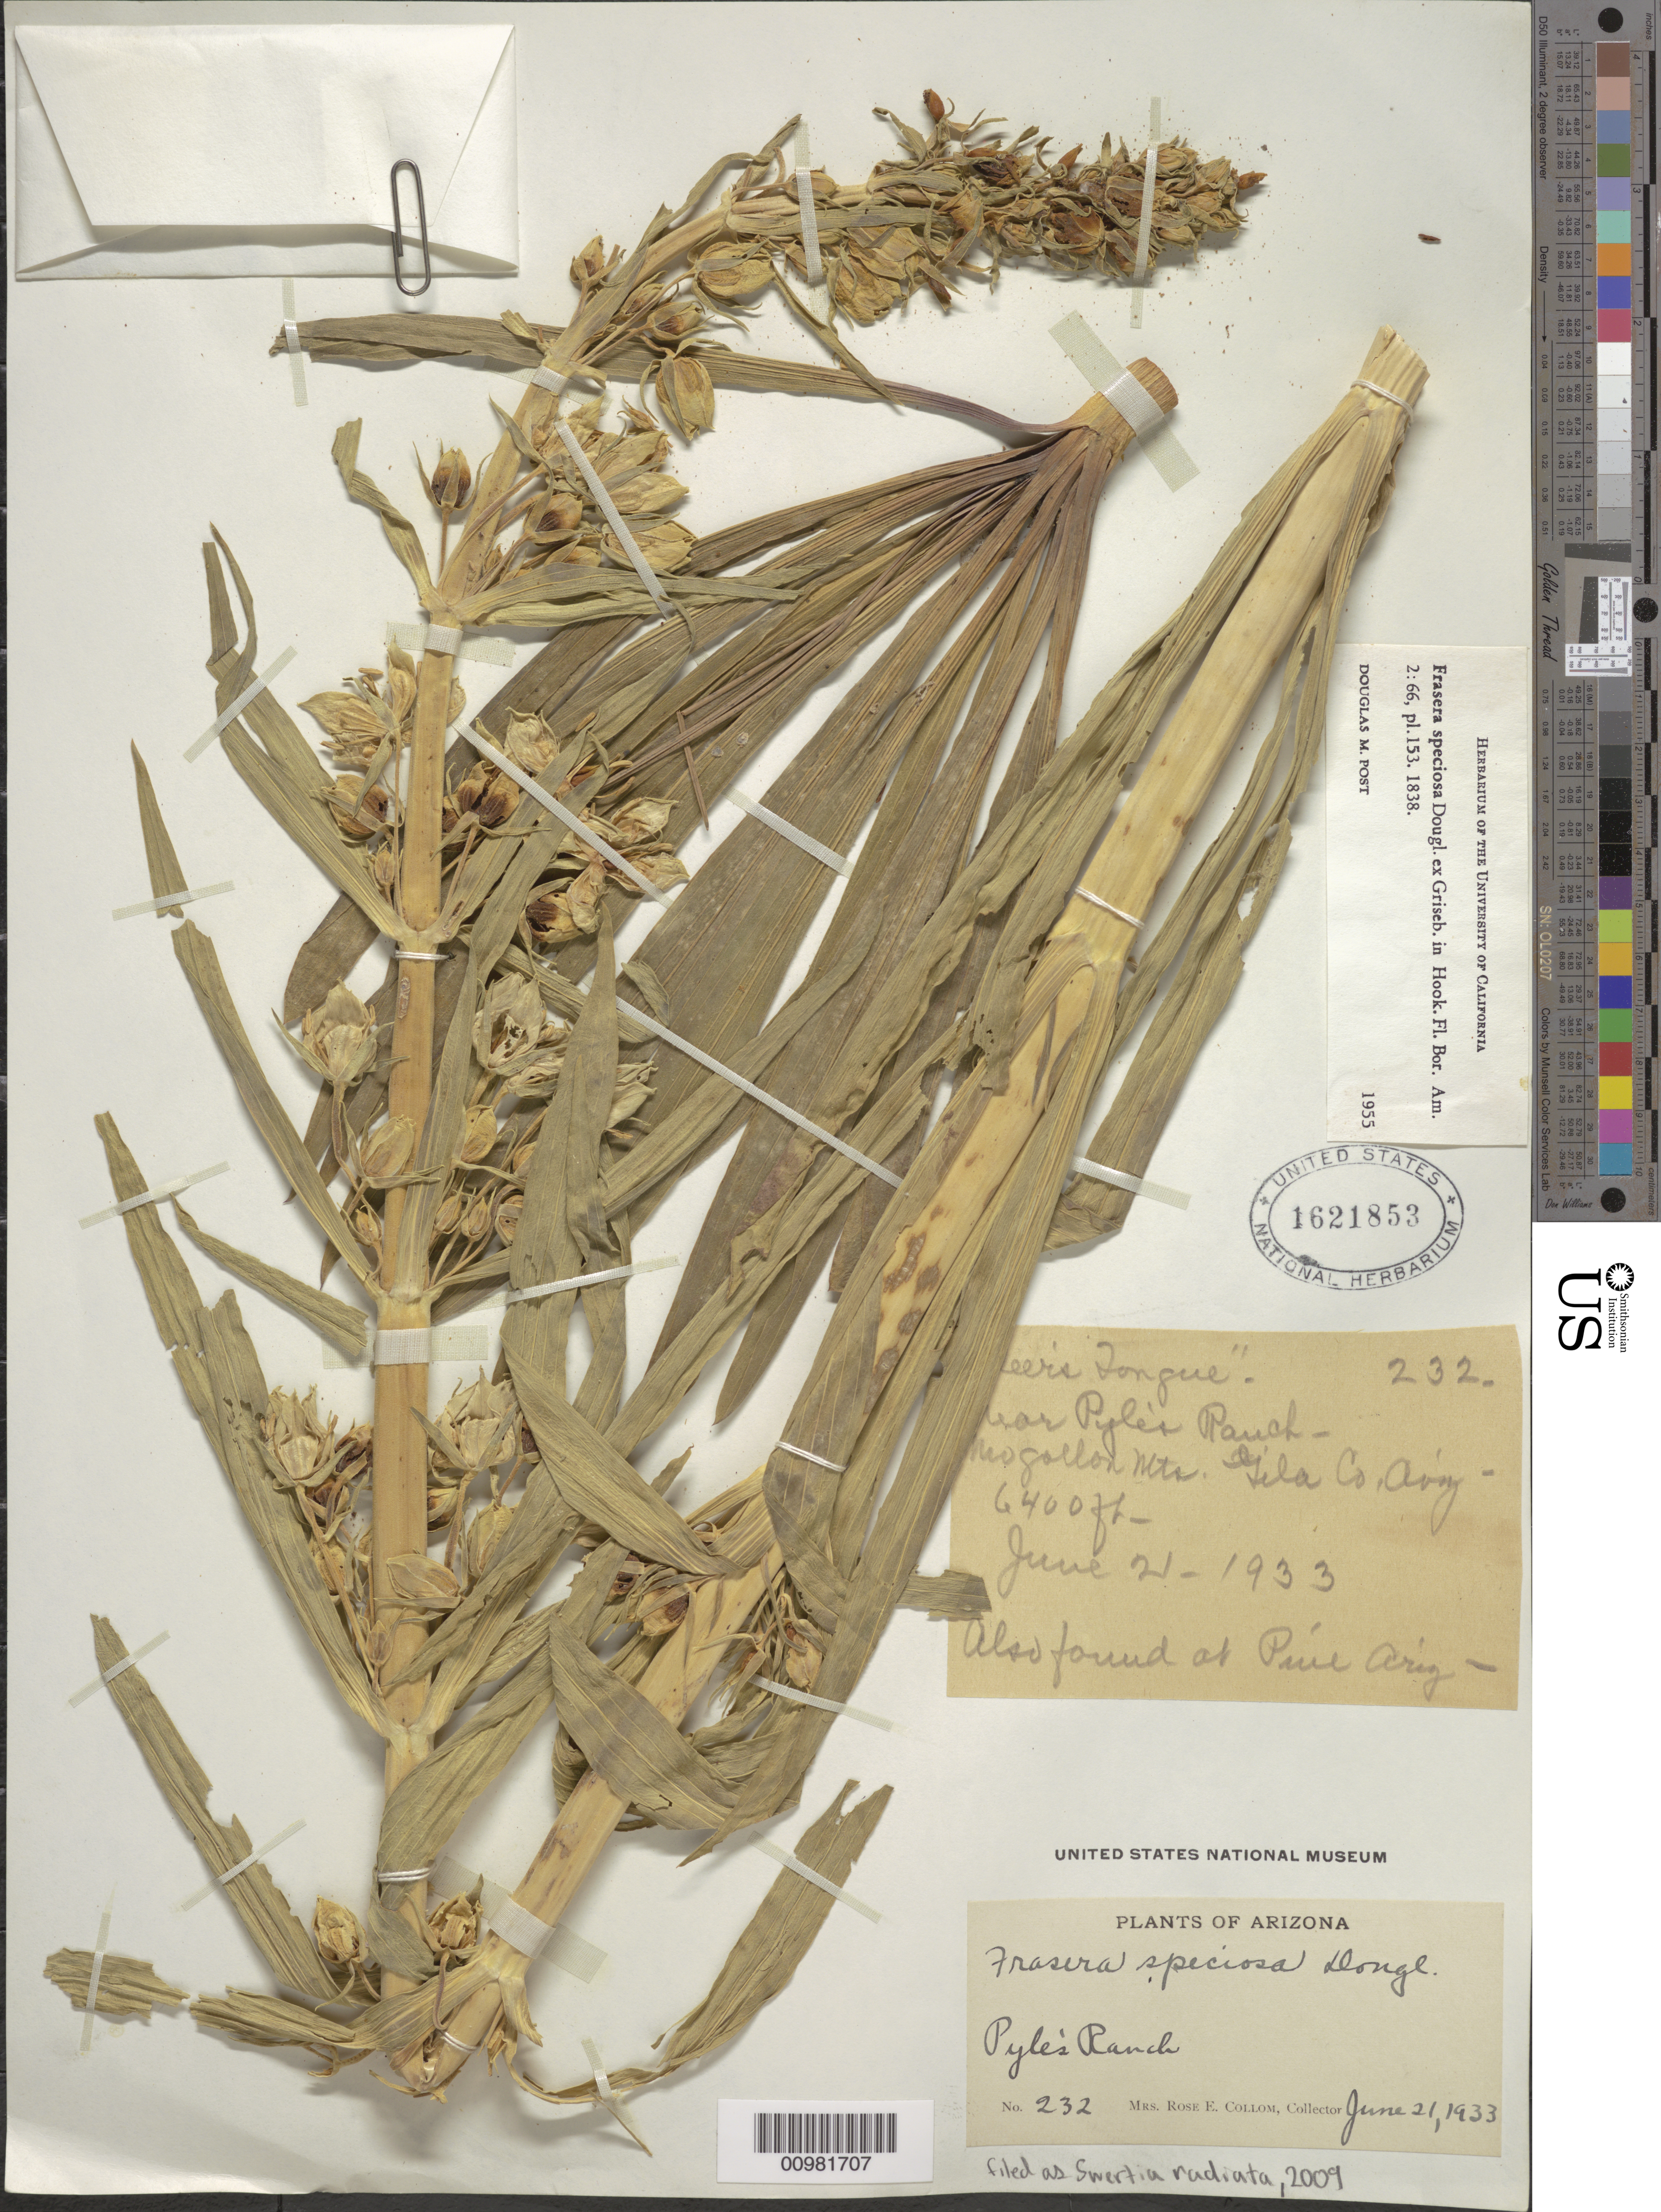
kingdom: Plantae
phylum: Tracheophyta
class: Magnoliopsida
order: Gentianales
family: Gentianaceae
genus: Swertia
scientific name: Swertia radiata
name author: (Kellogg) Kuntze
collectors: R. E. Collom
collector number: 232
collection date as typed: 21 Jun 1933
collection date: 1933-06-21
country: United States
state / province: Arizona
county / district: Gila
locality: Mogollon Mts., Near Pyle's Ranch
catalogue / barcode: US 1621853